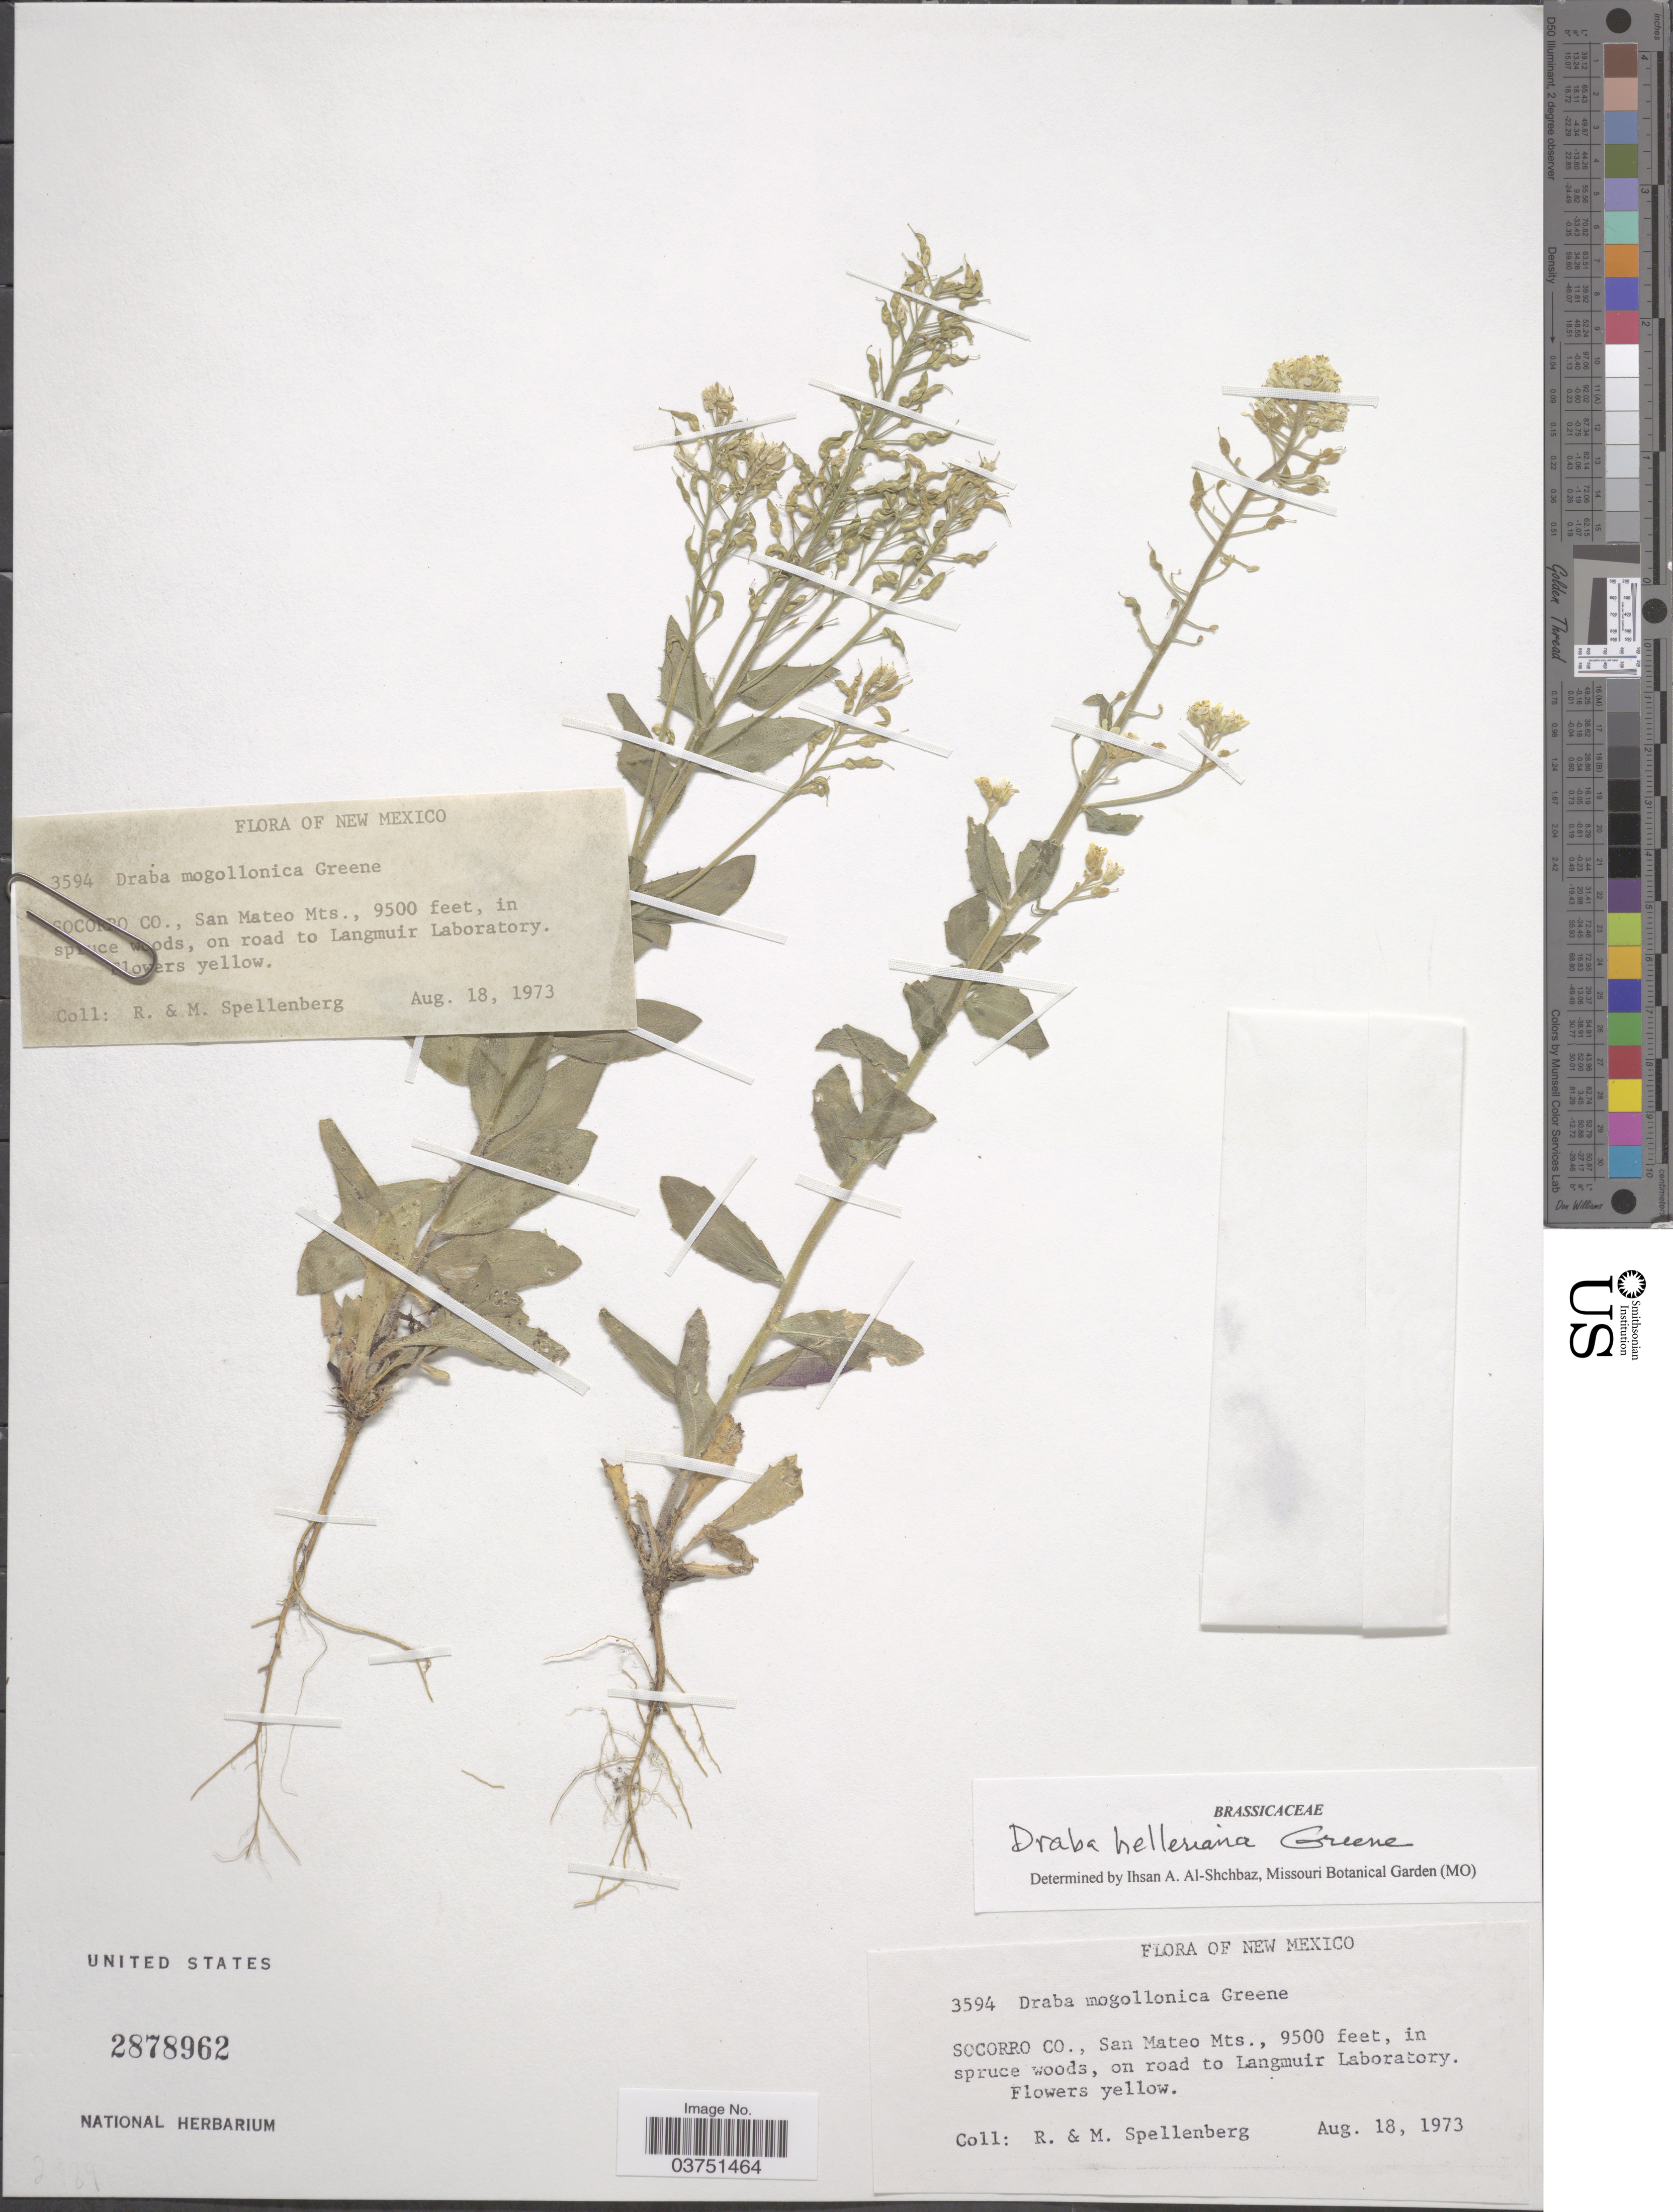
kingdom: Plantae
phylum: Tracheophyta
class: Magnoliopsida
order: Brassicales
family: Brassicaceae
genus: Draba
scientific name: Draba helleriana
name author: Greene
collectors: R. Spellenberg & Spellenberg, M.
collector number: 3594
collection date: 1973-08-18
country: United States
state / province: New Mexico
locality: Socorro Co., San Mateo Mts., on road to Langmuir Laboratory.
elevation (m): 2896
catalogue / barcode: US 2878962